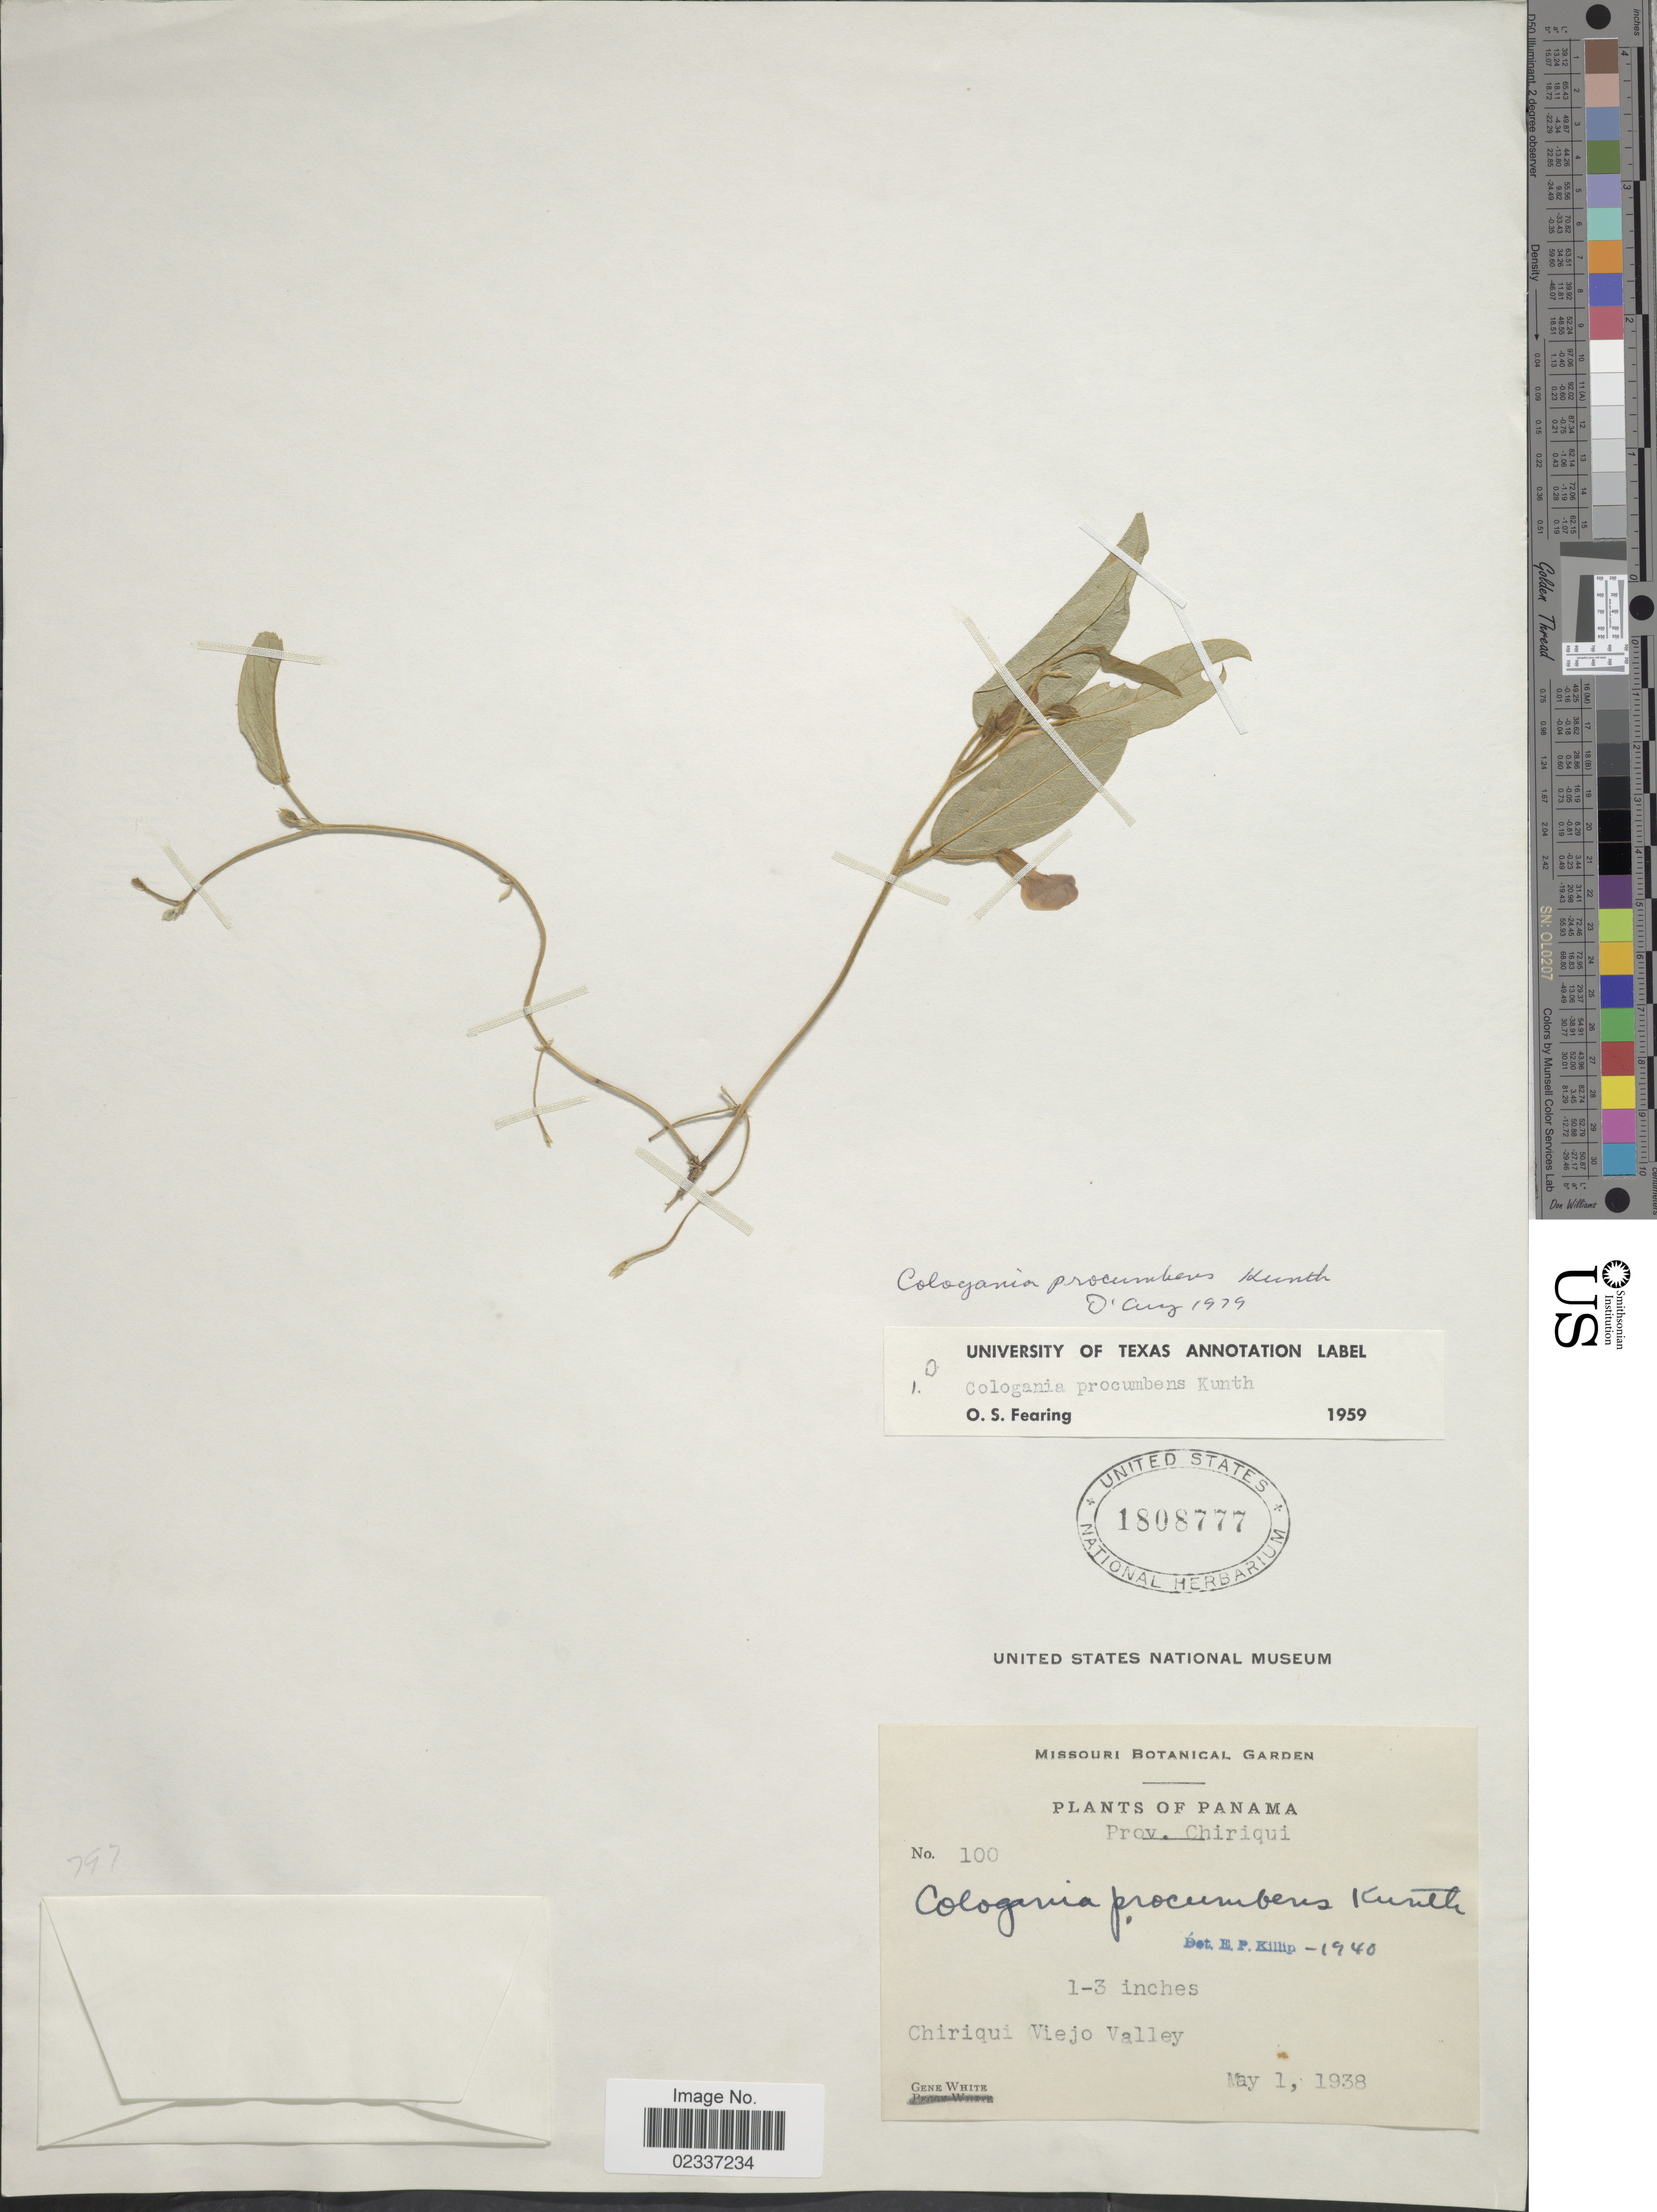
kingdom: Plantae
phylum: Tracheophyta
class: Magnoliopsida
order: Fabales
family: Fabaceae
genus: Cologania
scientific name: Cologania procumbens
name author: Kunth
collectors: G. White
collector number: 100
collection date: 1938-05-01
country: Panama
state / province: Chiriqui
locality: Chiriqui Viejo Valley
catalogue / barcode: US 1808777